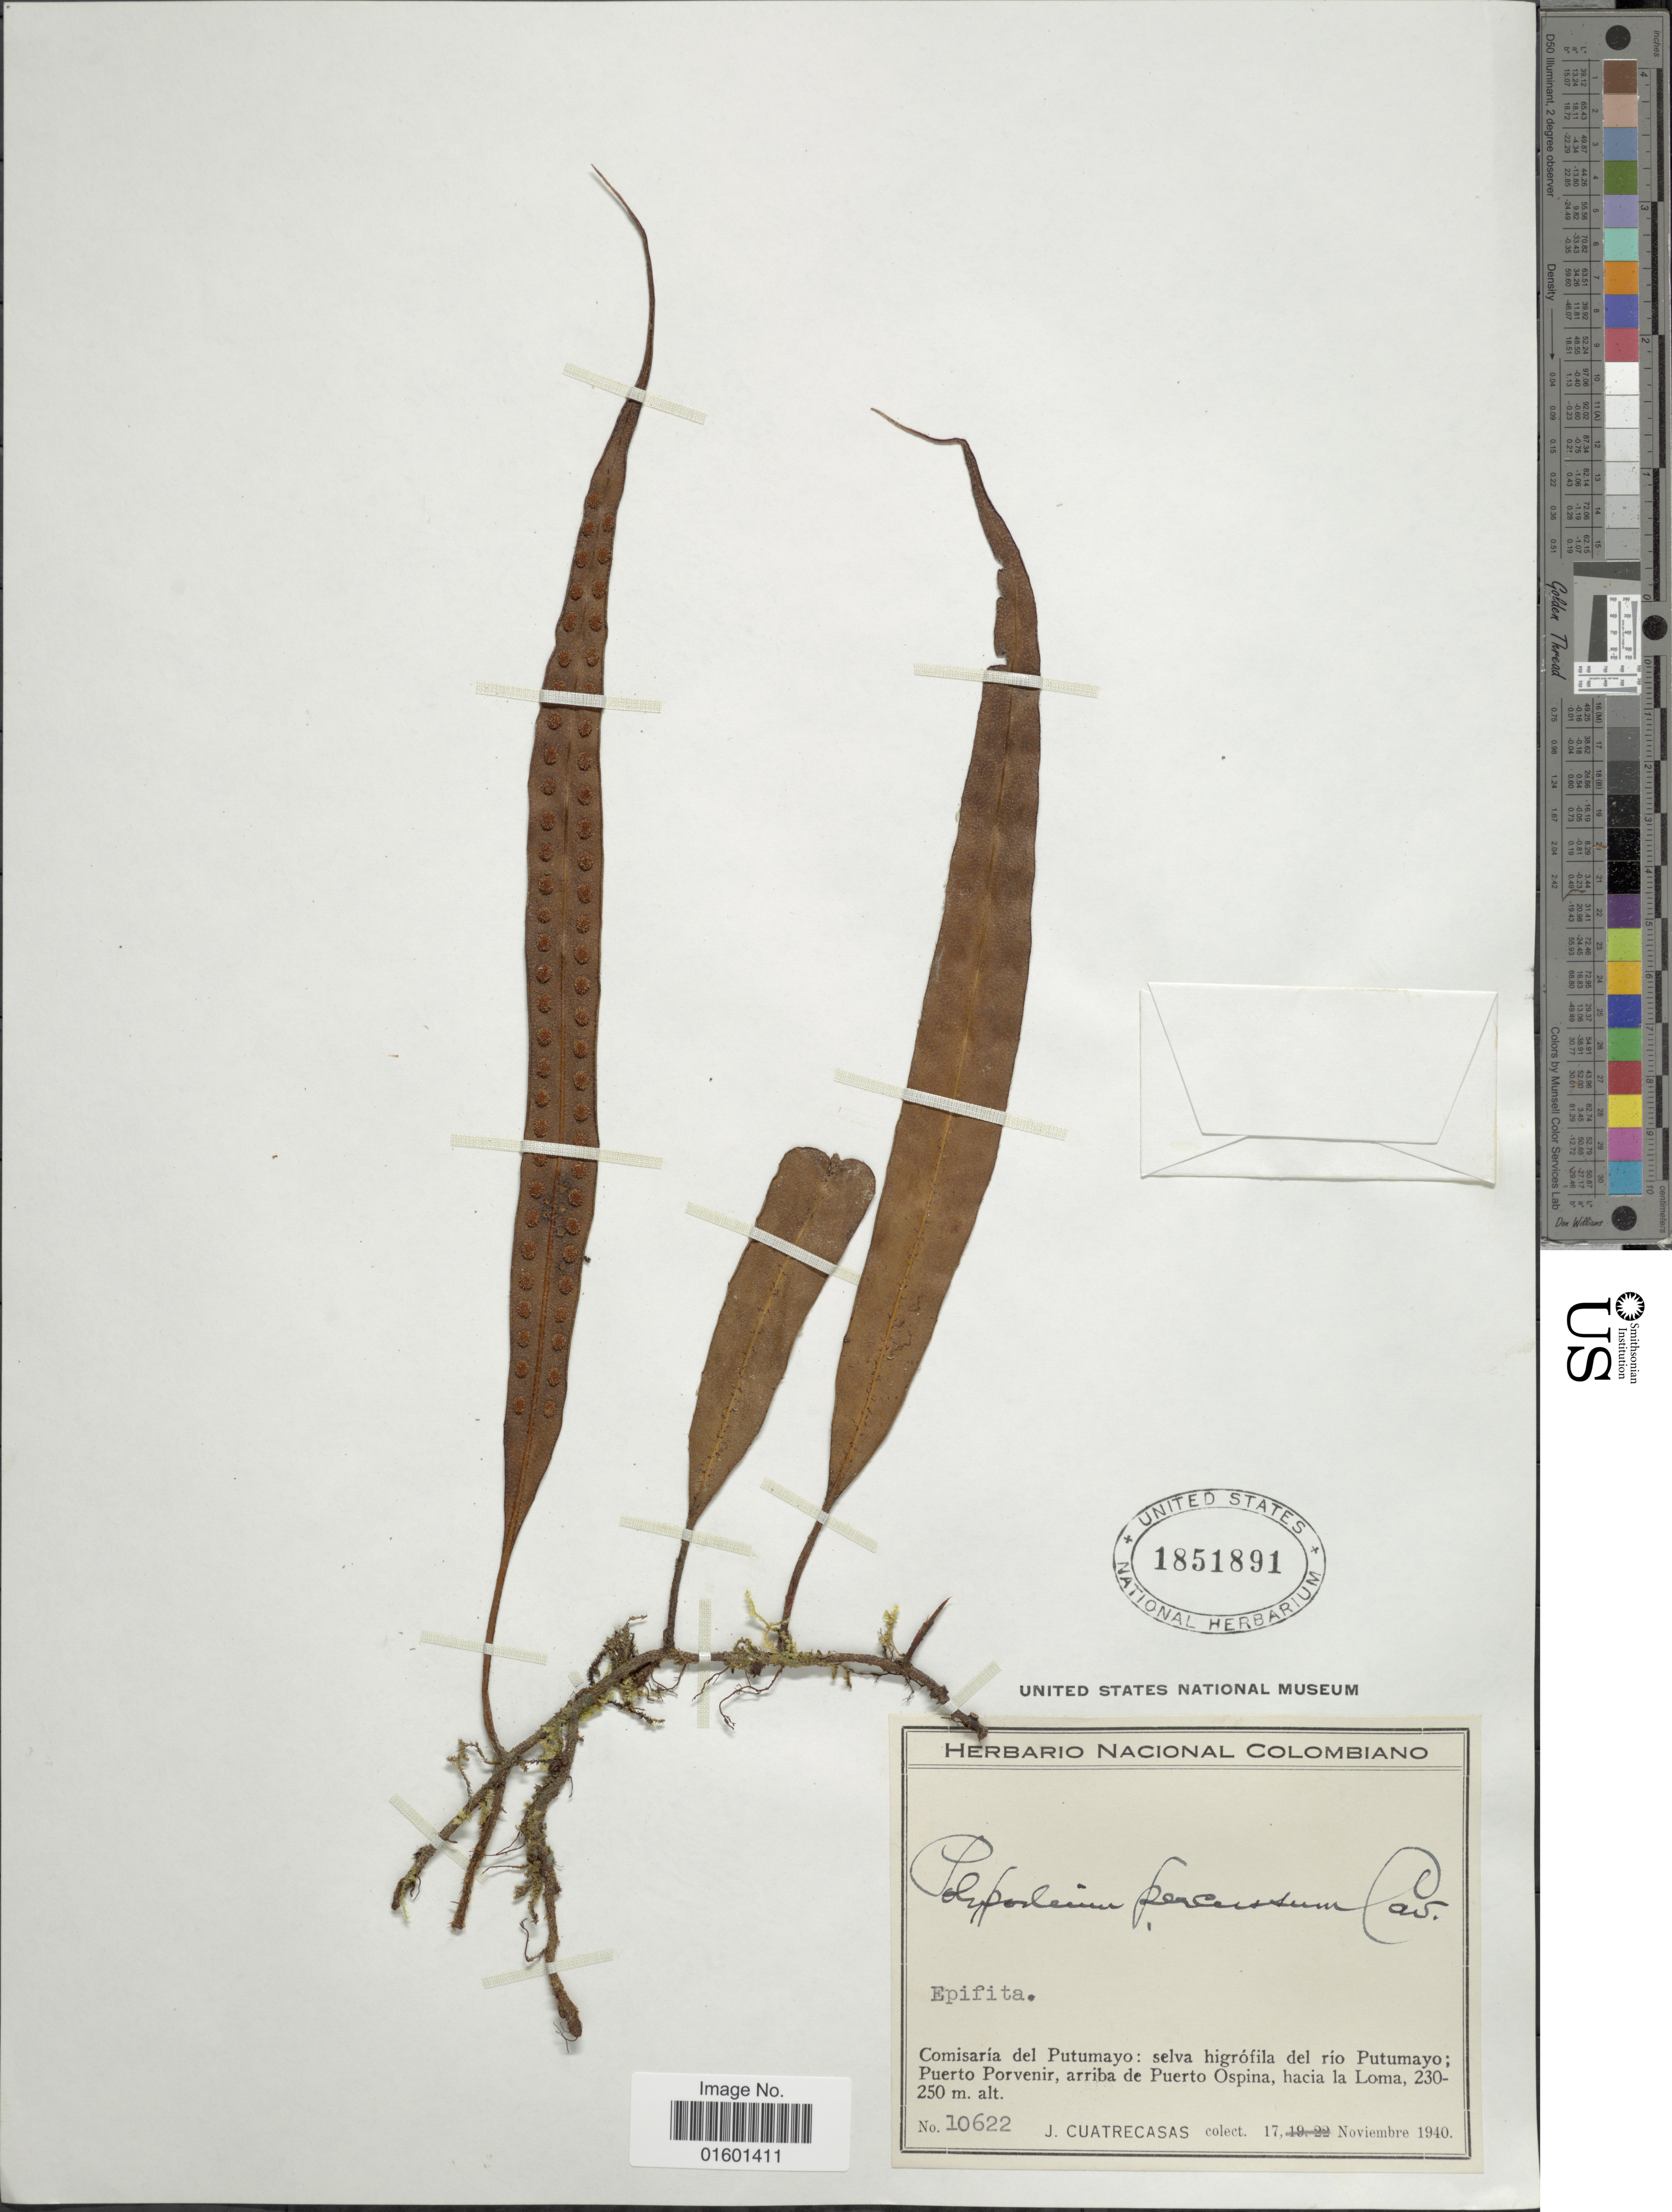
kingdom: Plantae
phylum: Tracheophyta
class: Polypodiopsida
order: Polypodiales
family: Polypodiaceae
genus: Microgramma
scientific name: Microgramma percussa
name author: (Cav.) de la Sota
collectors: J. Cuatrecasas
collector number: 10622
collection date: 1940-11-17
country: Colombia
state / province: Putumayo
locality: Selva higrofila del rio Putumayo; Puerto Porvenir, arriba de Puerto Ospina, hacia la Loma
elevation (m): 230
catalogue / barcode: US 1851891